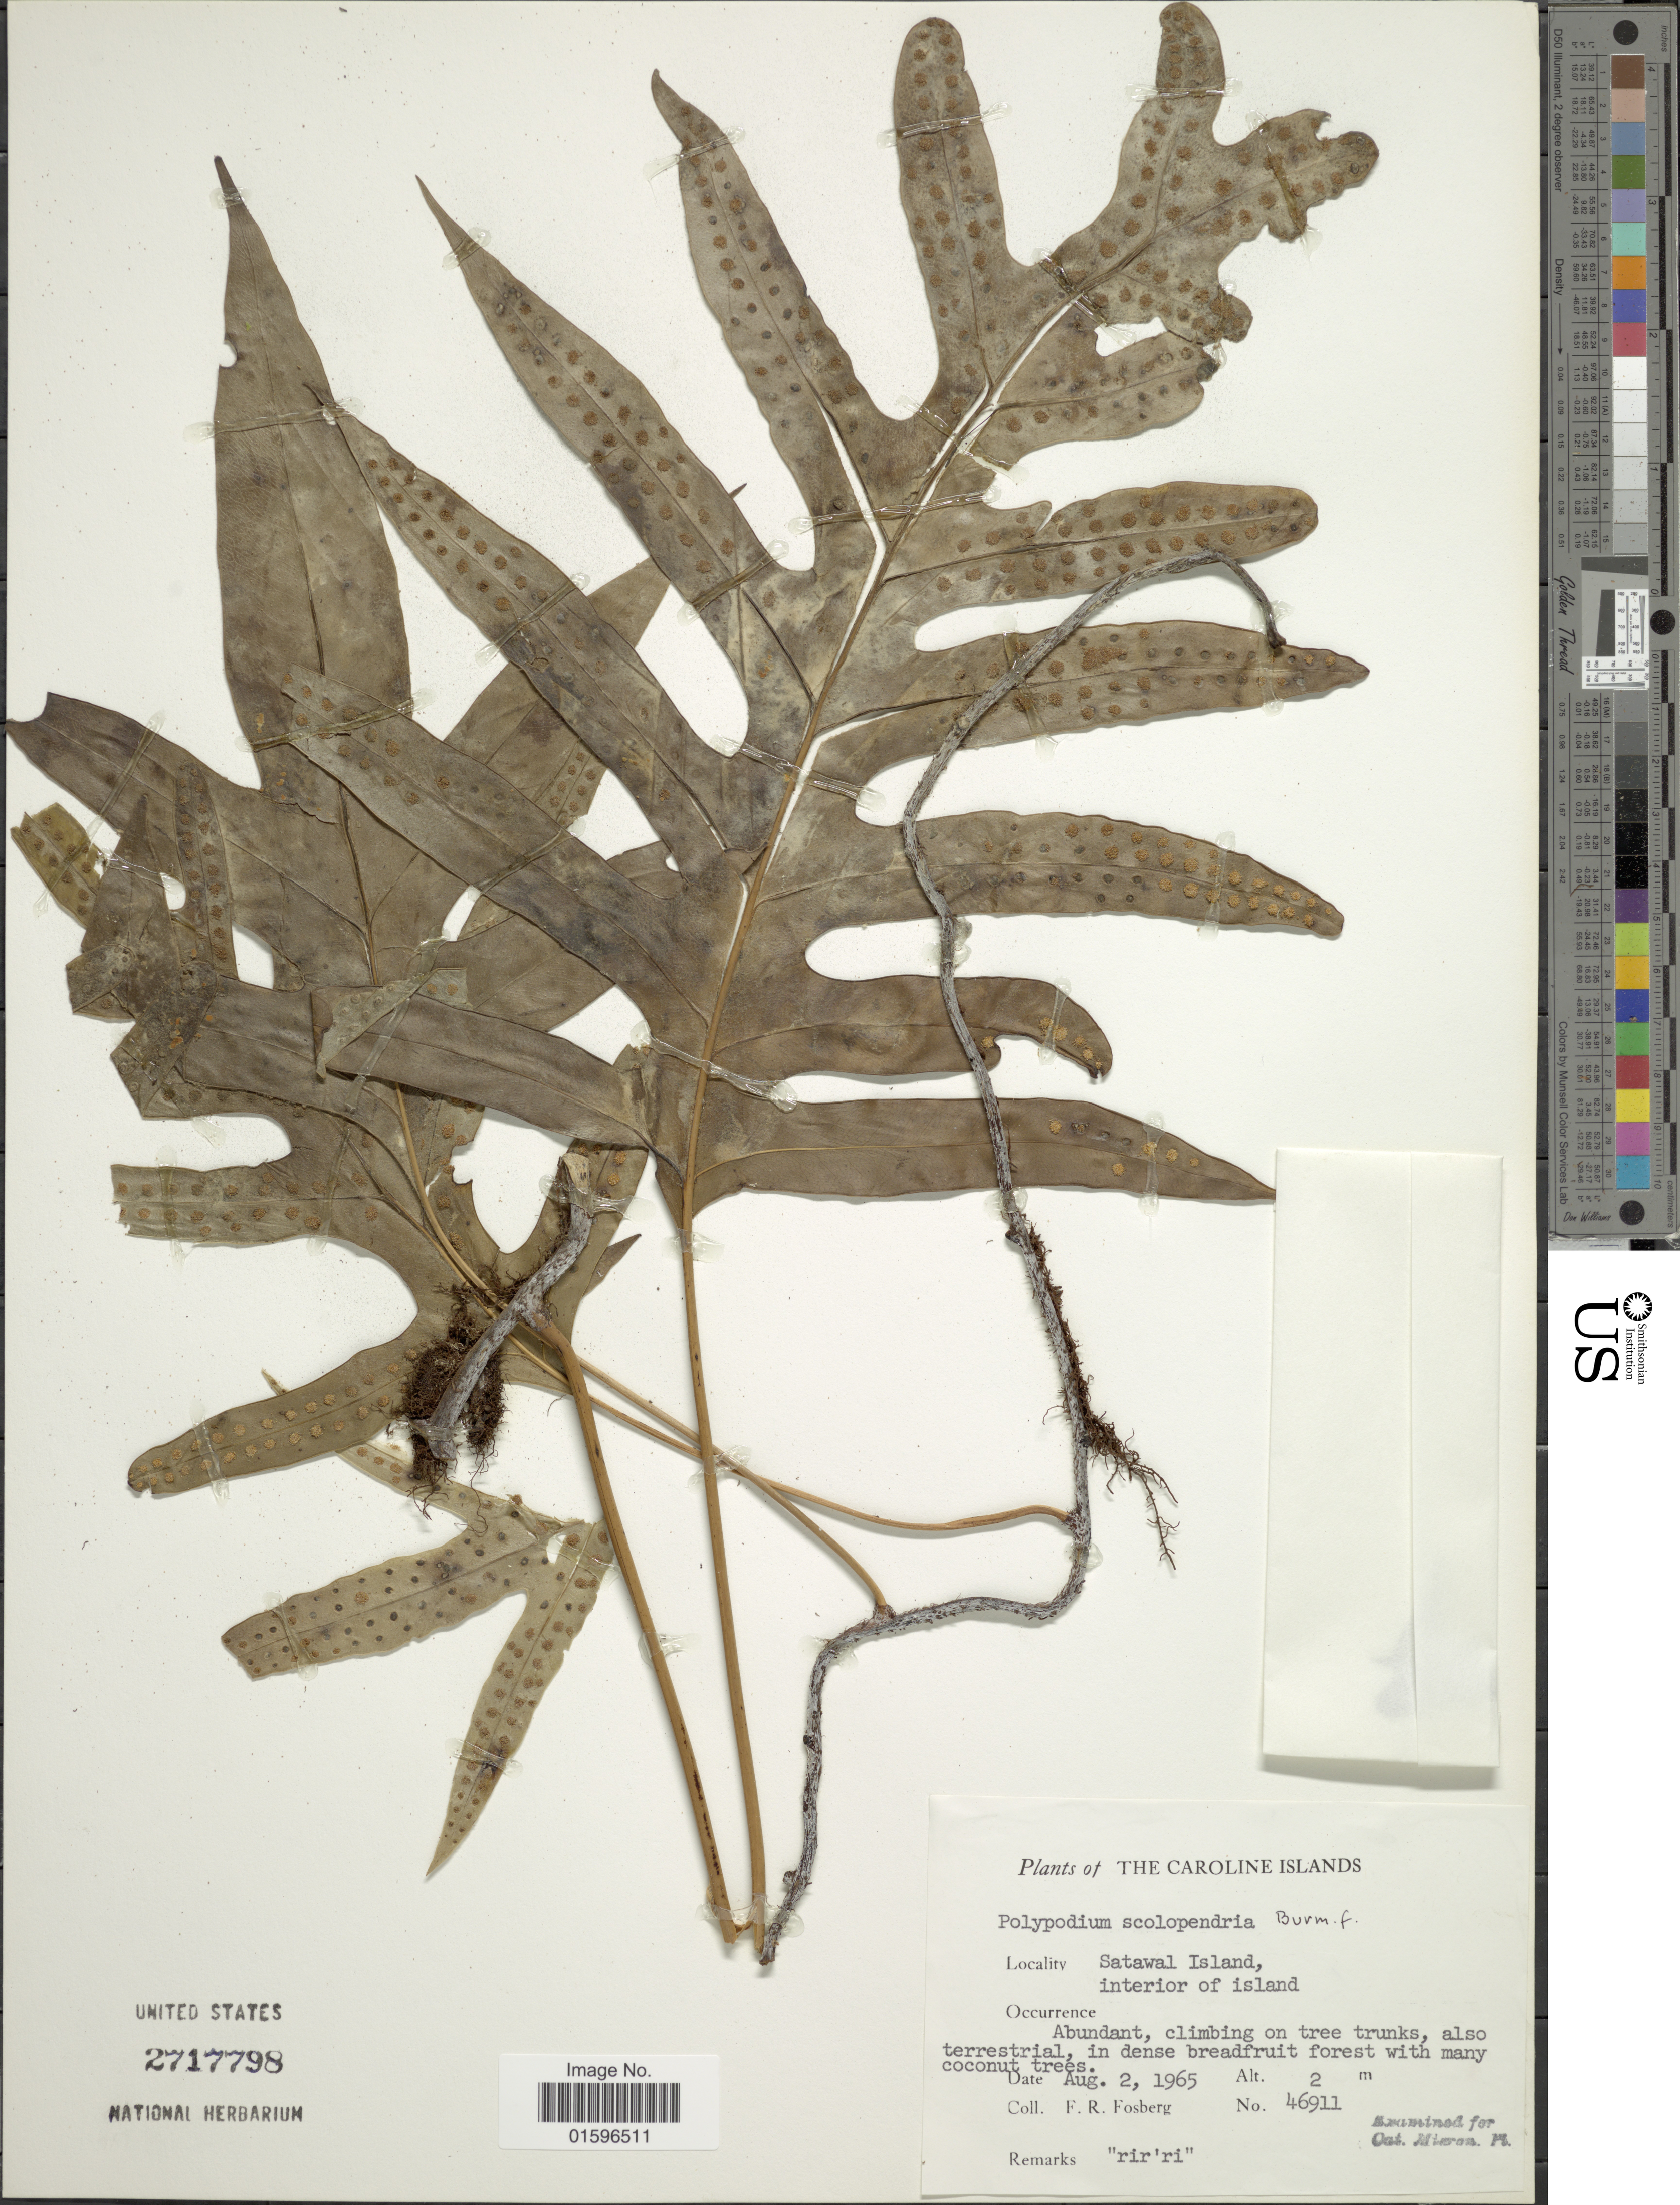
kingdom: Plantae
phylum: Tracheophyta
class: Polypodiopsida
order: Polypodiales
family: Polypodiaceae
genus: Polypodium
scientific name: Polypodium scolopendria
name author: Burm. f.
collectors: F. R. Fosberg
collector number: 46911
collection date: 1965-08-02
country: Micronesia, Federated States of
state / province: Yap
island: Satawal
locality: Carolines Islands, Satawal Island, interior of island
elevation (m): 2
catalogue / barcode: US 2717798